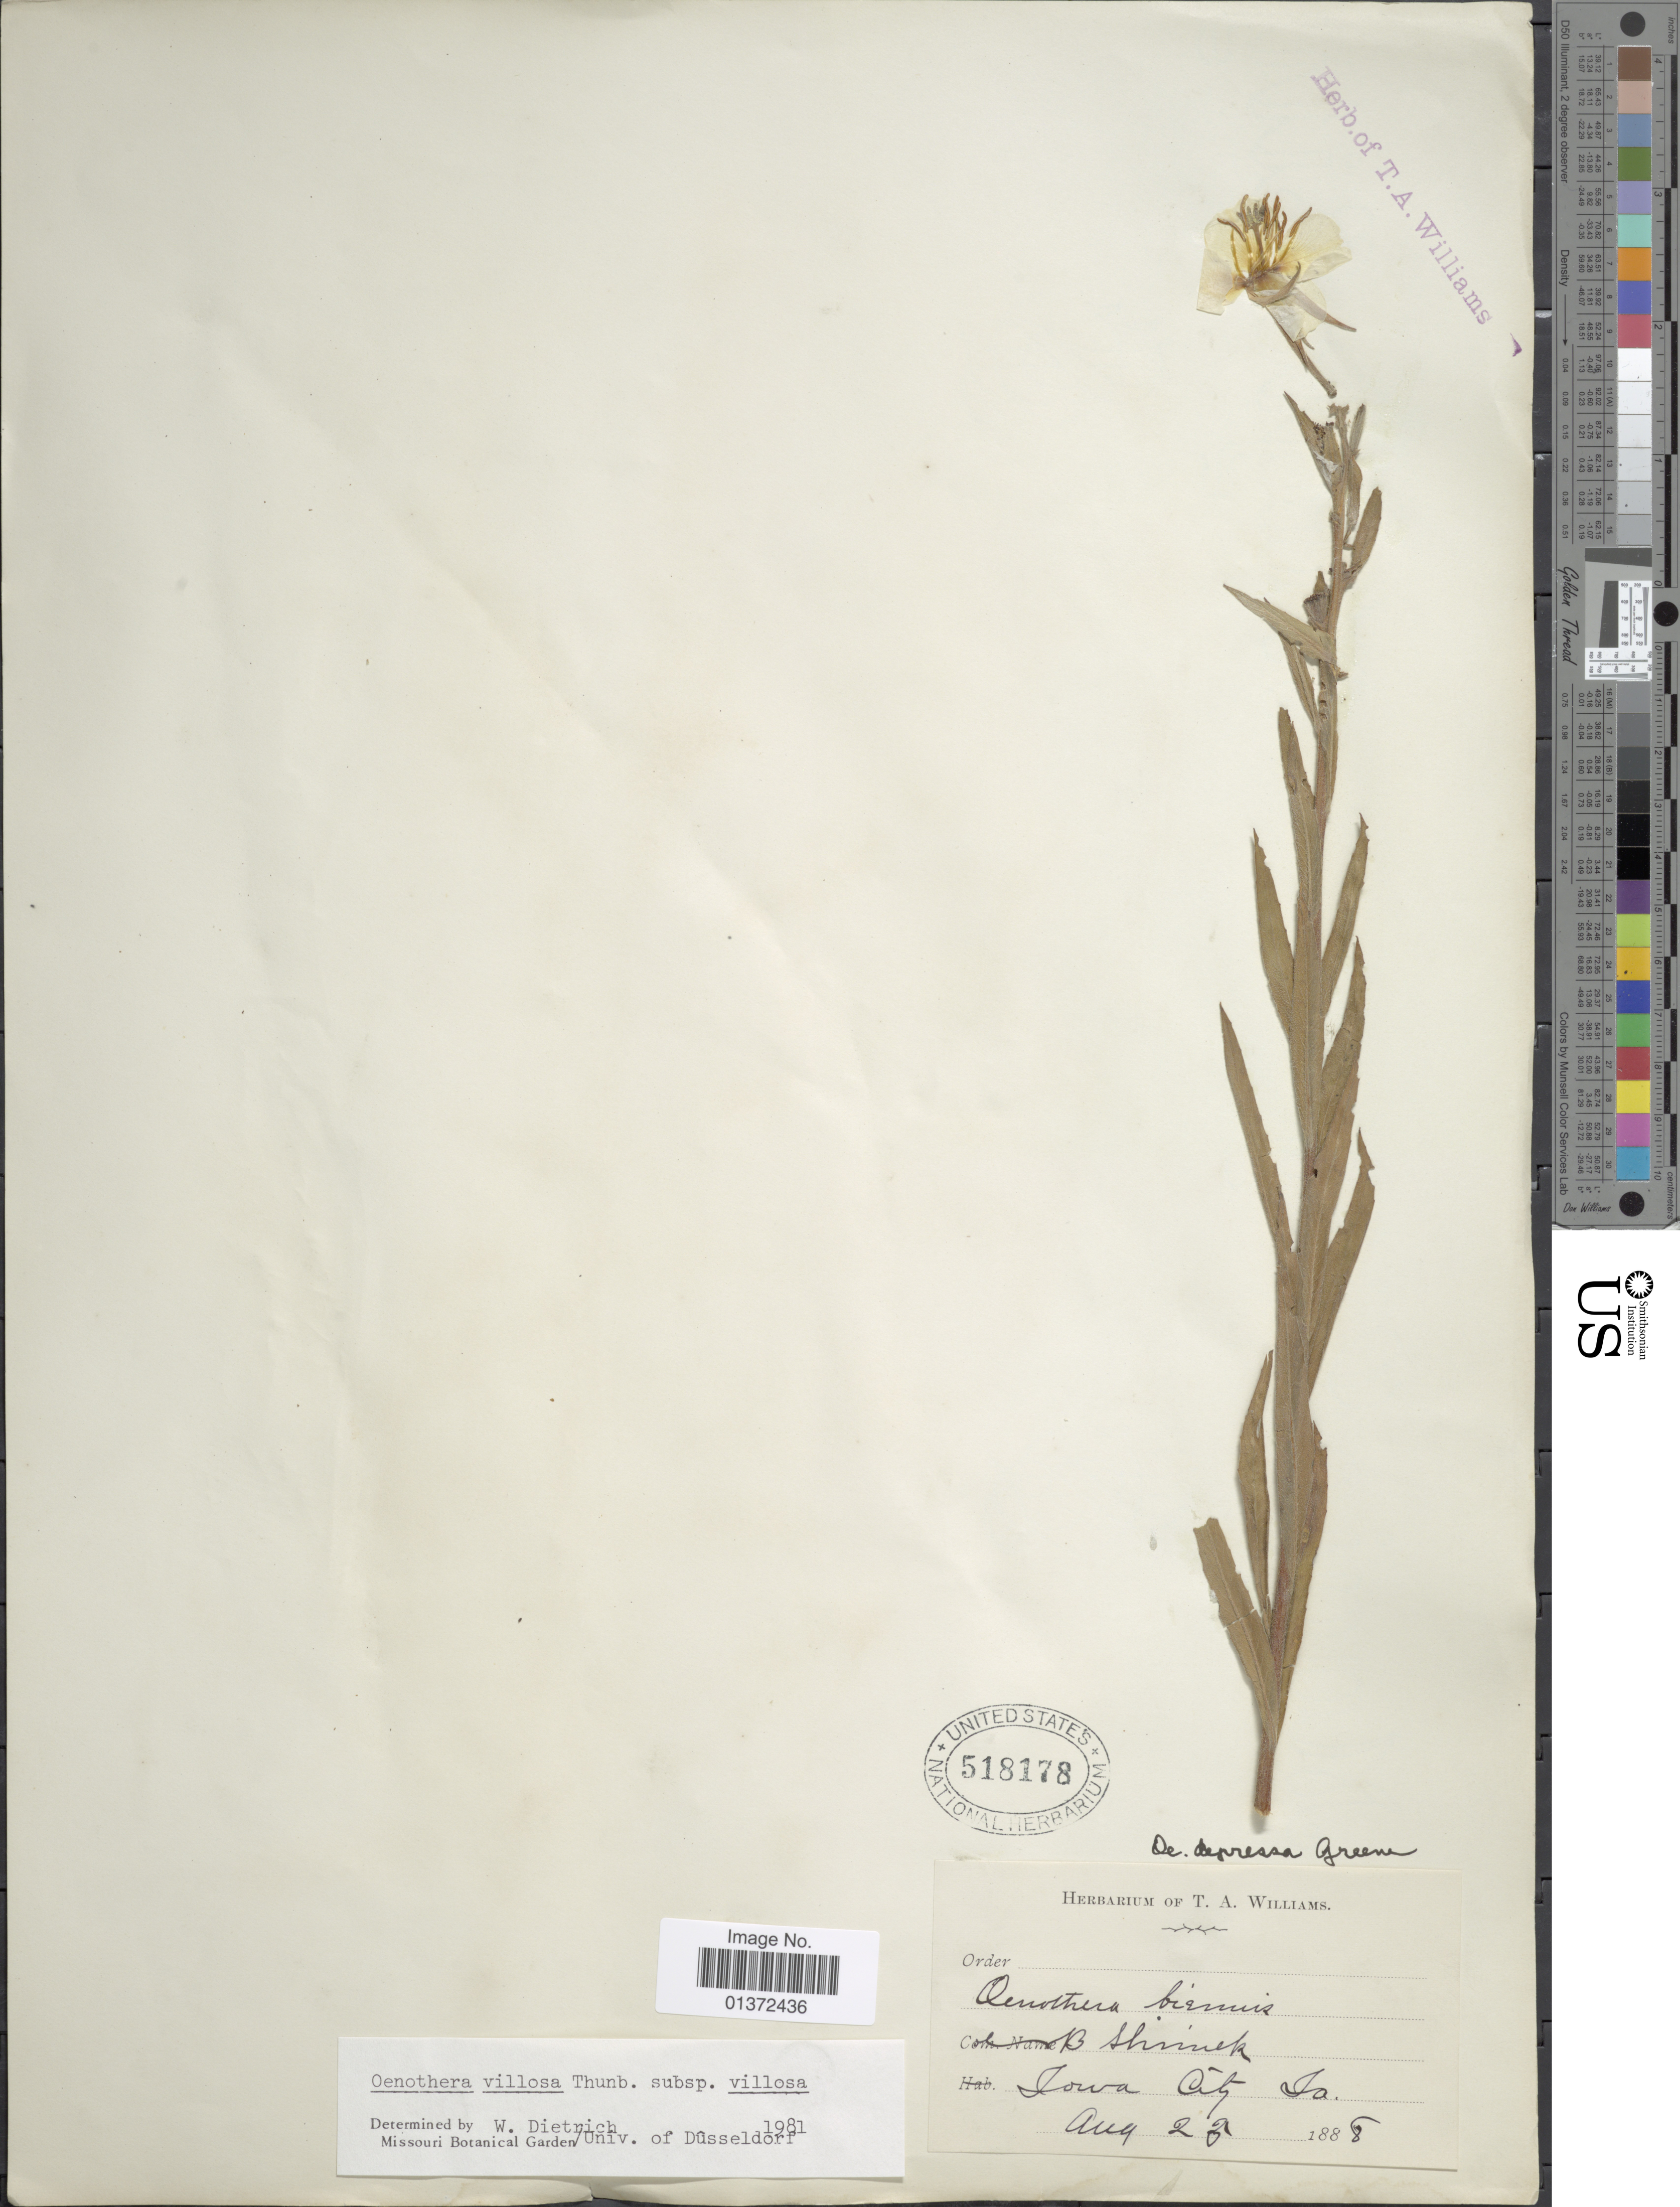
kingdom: Plantae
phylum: Tracheophyta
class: Magnoliopsida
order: Myrtales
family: Onagraceae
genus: Oenothera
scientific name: Oenothera villosa subsp. villosa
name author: Thunb.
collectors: T. A. Williams (herbarium)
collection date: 1888-08-23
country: United States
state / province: Iowa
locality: Iowa City Ia.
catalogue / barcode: US 518178